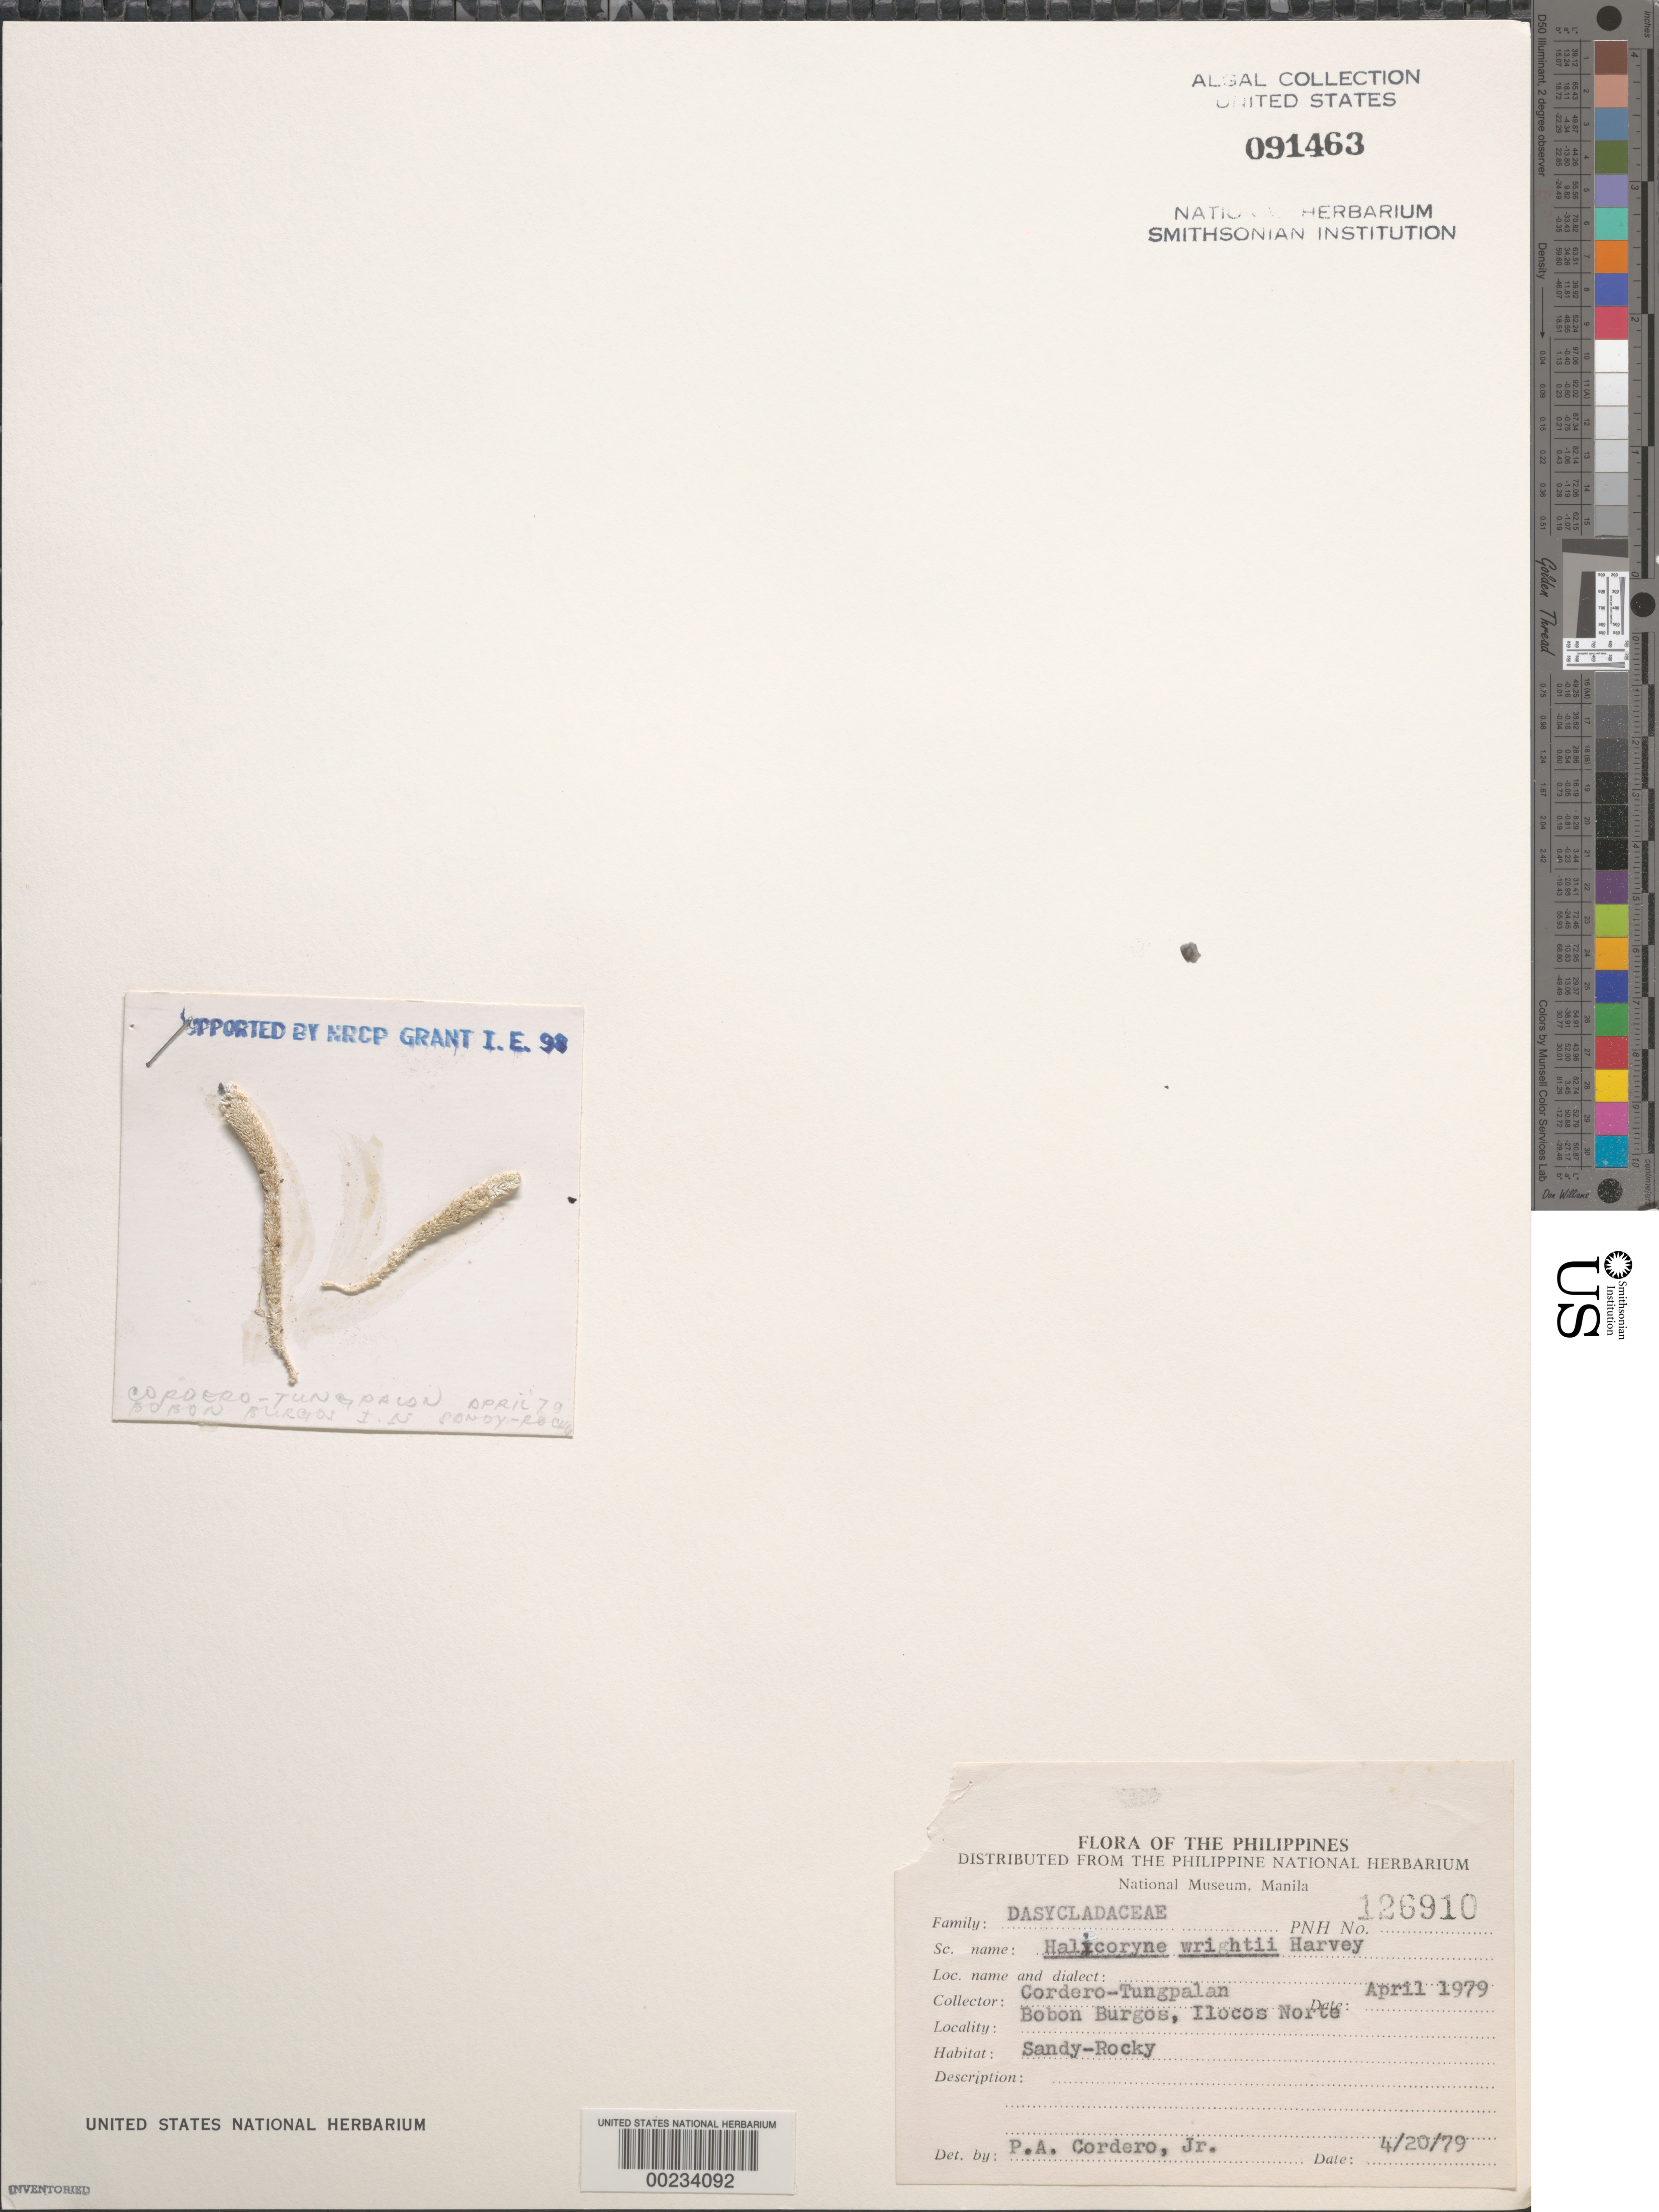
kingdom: Plantae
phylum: Chlorophyta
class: Ulvophyceae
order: Dasycladales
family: Dasycladaceae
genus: Halicoryne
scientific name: Halicoryne wrightii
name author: Harv.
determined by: Cordero, P. A., Jr.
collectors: P. A. Cordero & A. Tungpalan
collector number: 126910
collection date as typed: Apr 1979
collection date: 1979-04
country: Philippines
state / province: Ilocos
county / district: Ilocos Norte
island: Luzon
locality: Bobon, Burgos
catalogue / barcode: US 91463